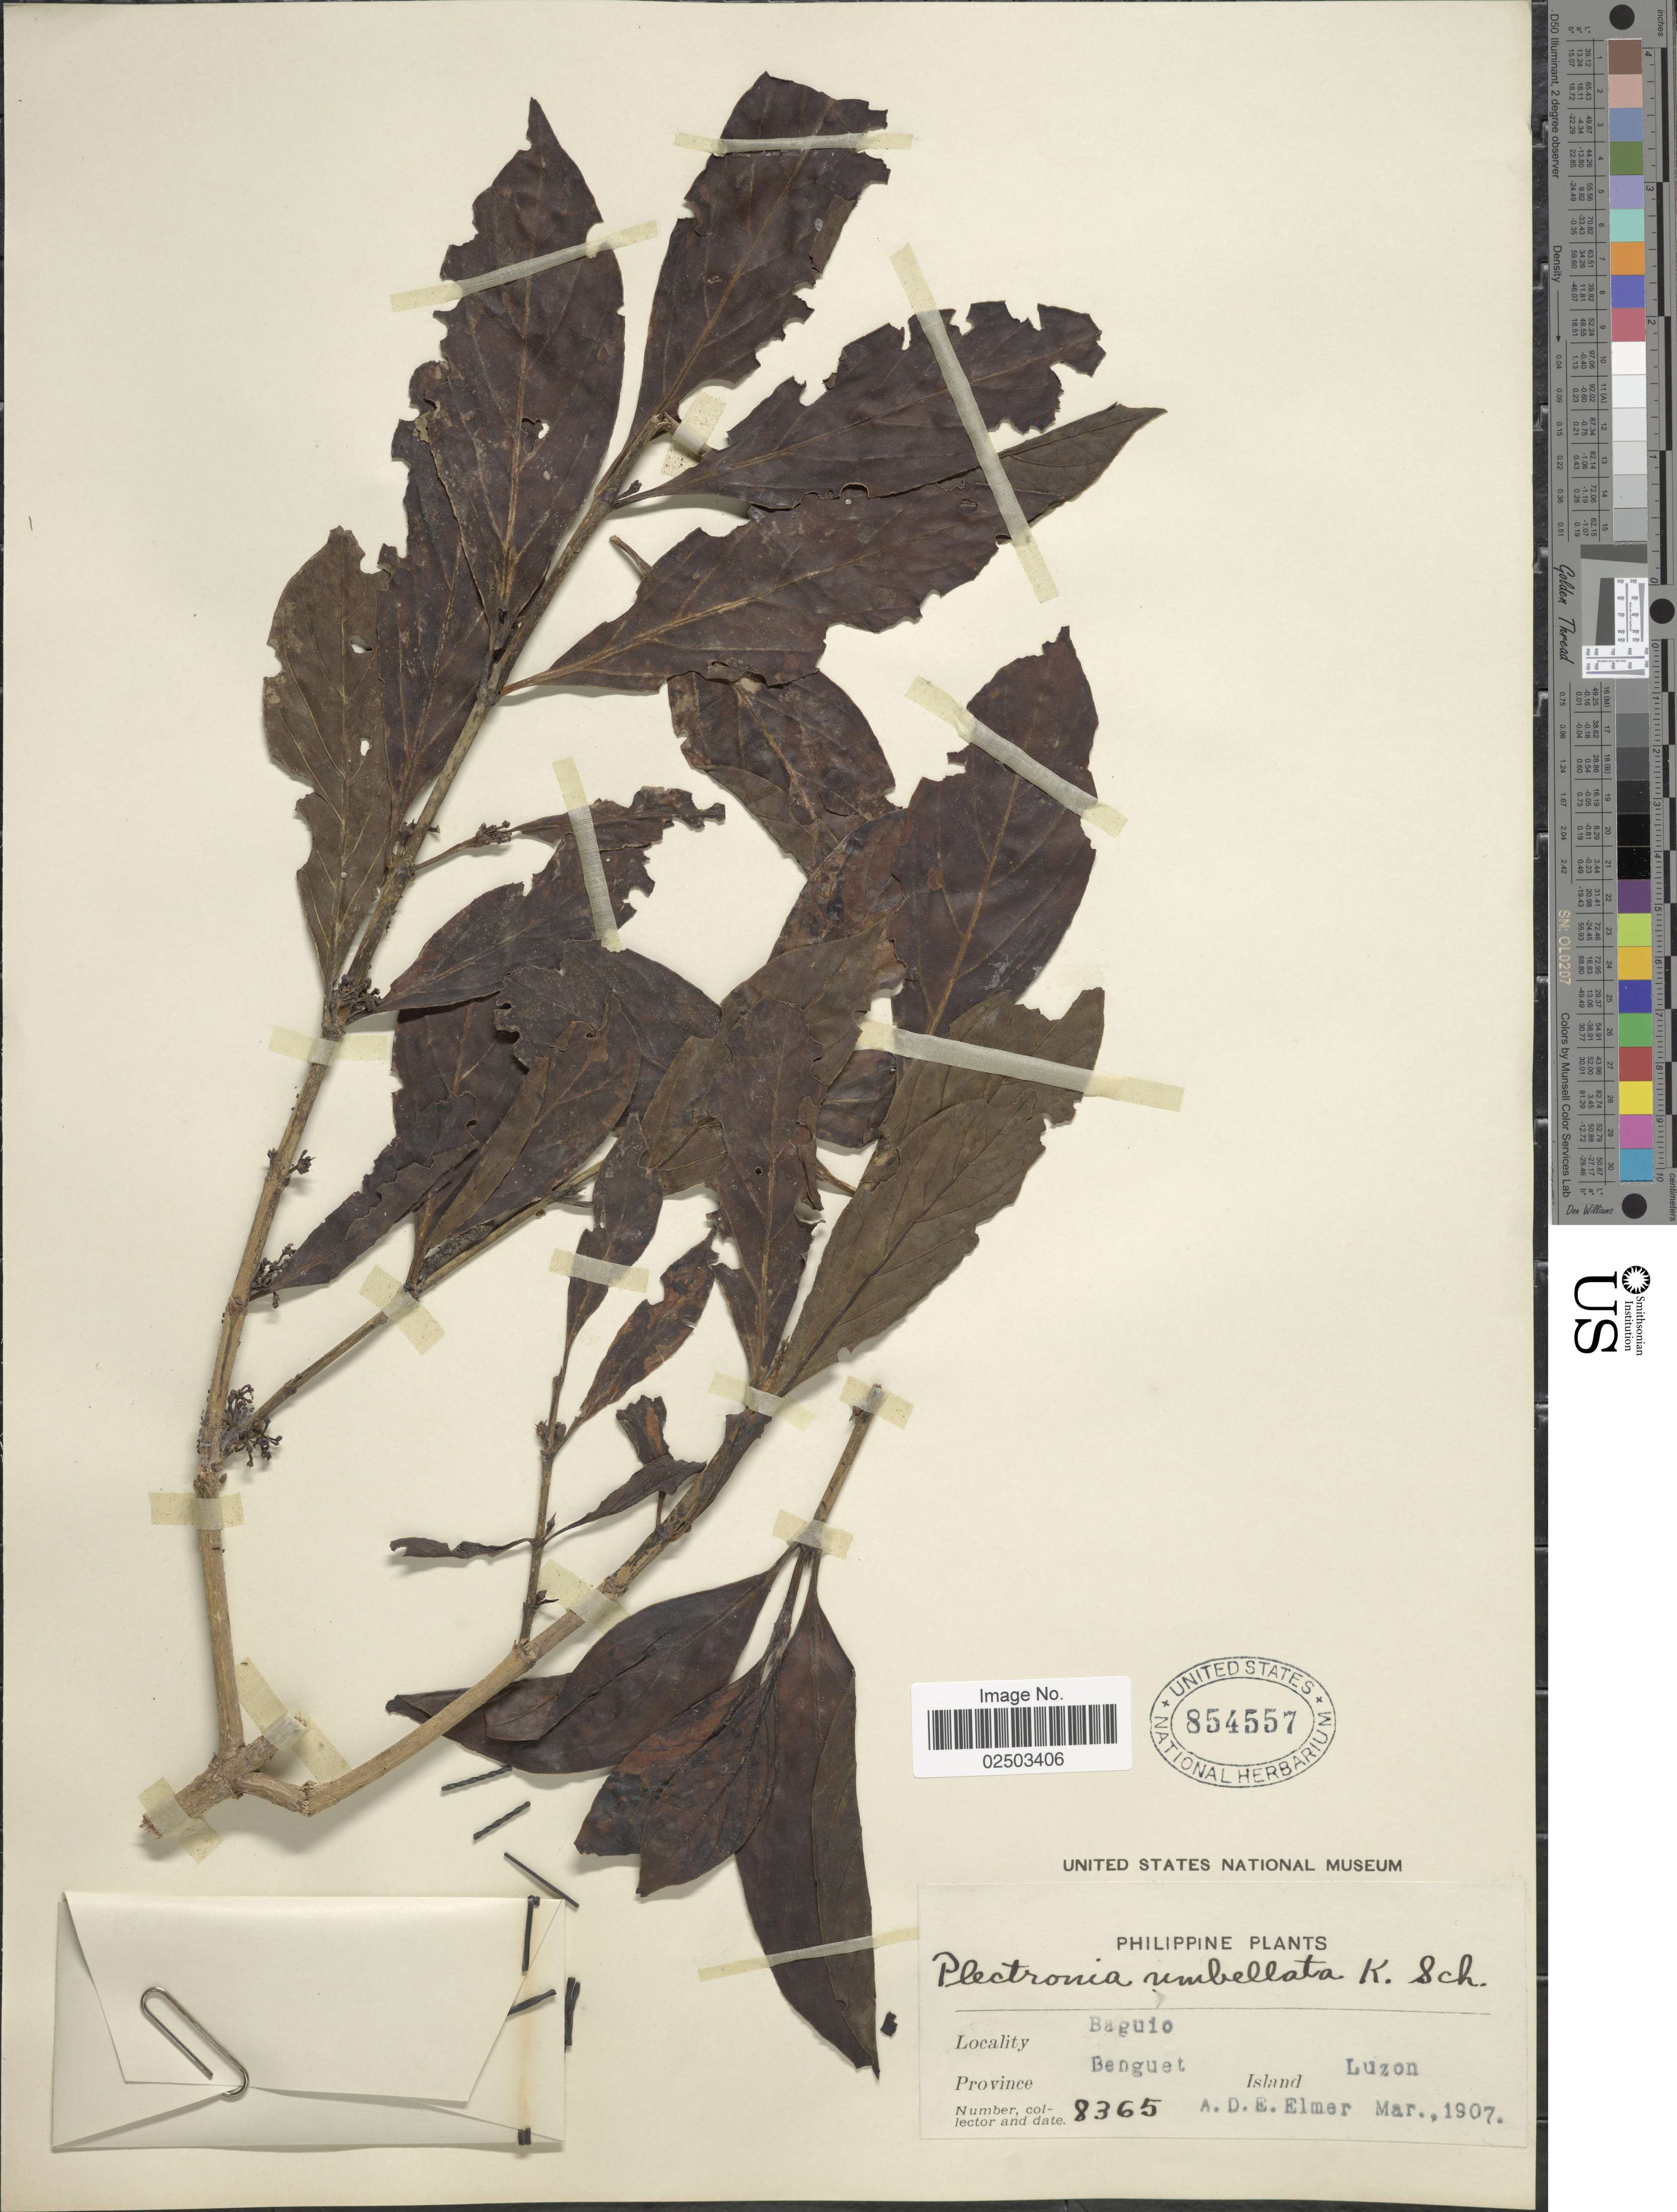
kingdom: Plantae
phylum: Tracheophyta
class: Magnoliopsida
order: Gentianales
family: Rubiaceae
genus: Canthium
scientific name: Canthium gynochthodes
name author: Baill.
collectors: A. D. E. Elmer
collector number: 8365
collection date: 1907-03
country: Philippines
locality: Baguio, Province Benguet Island, Luzon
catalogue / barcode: US 854557